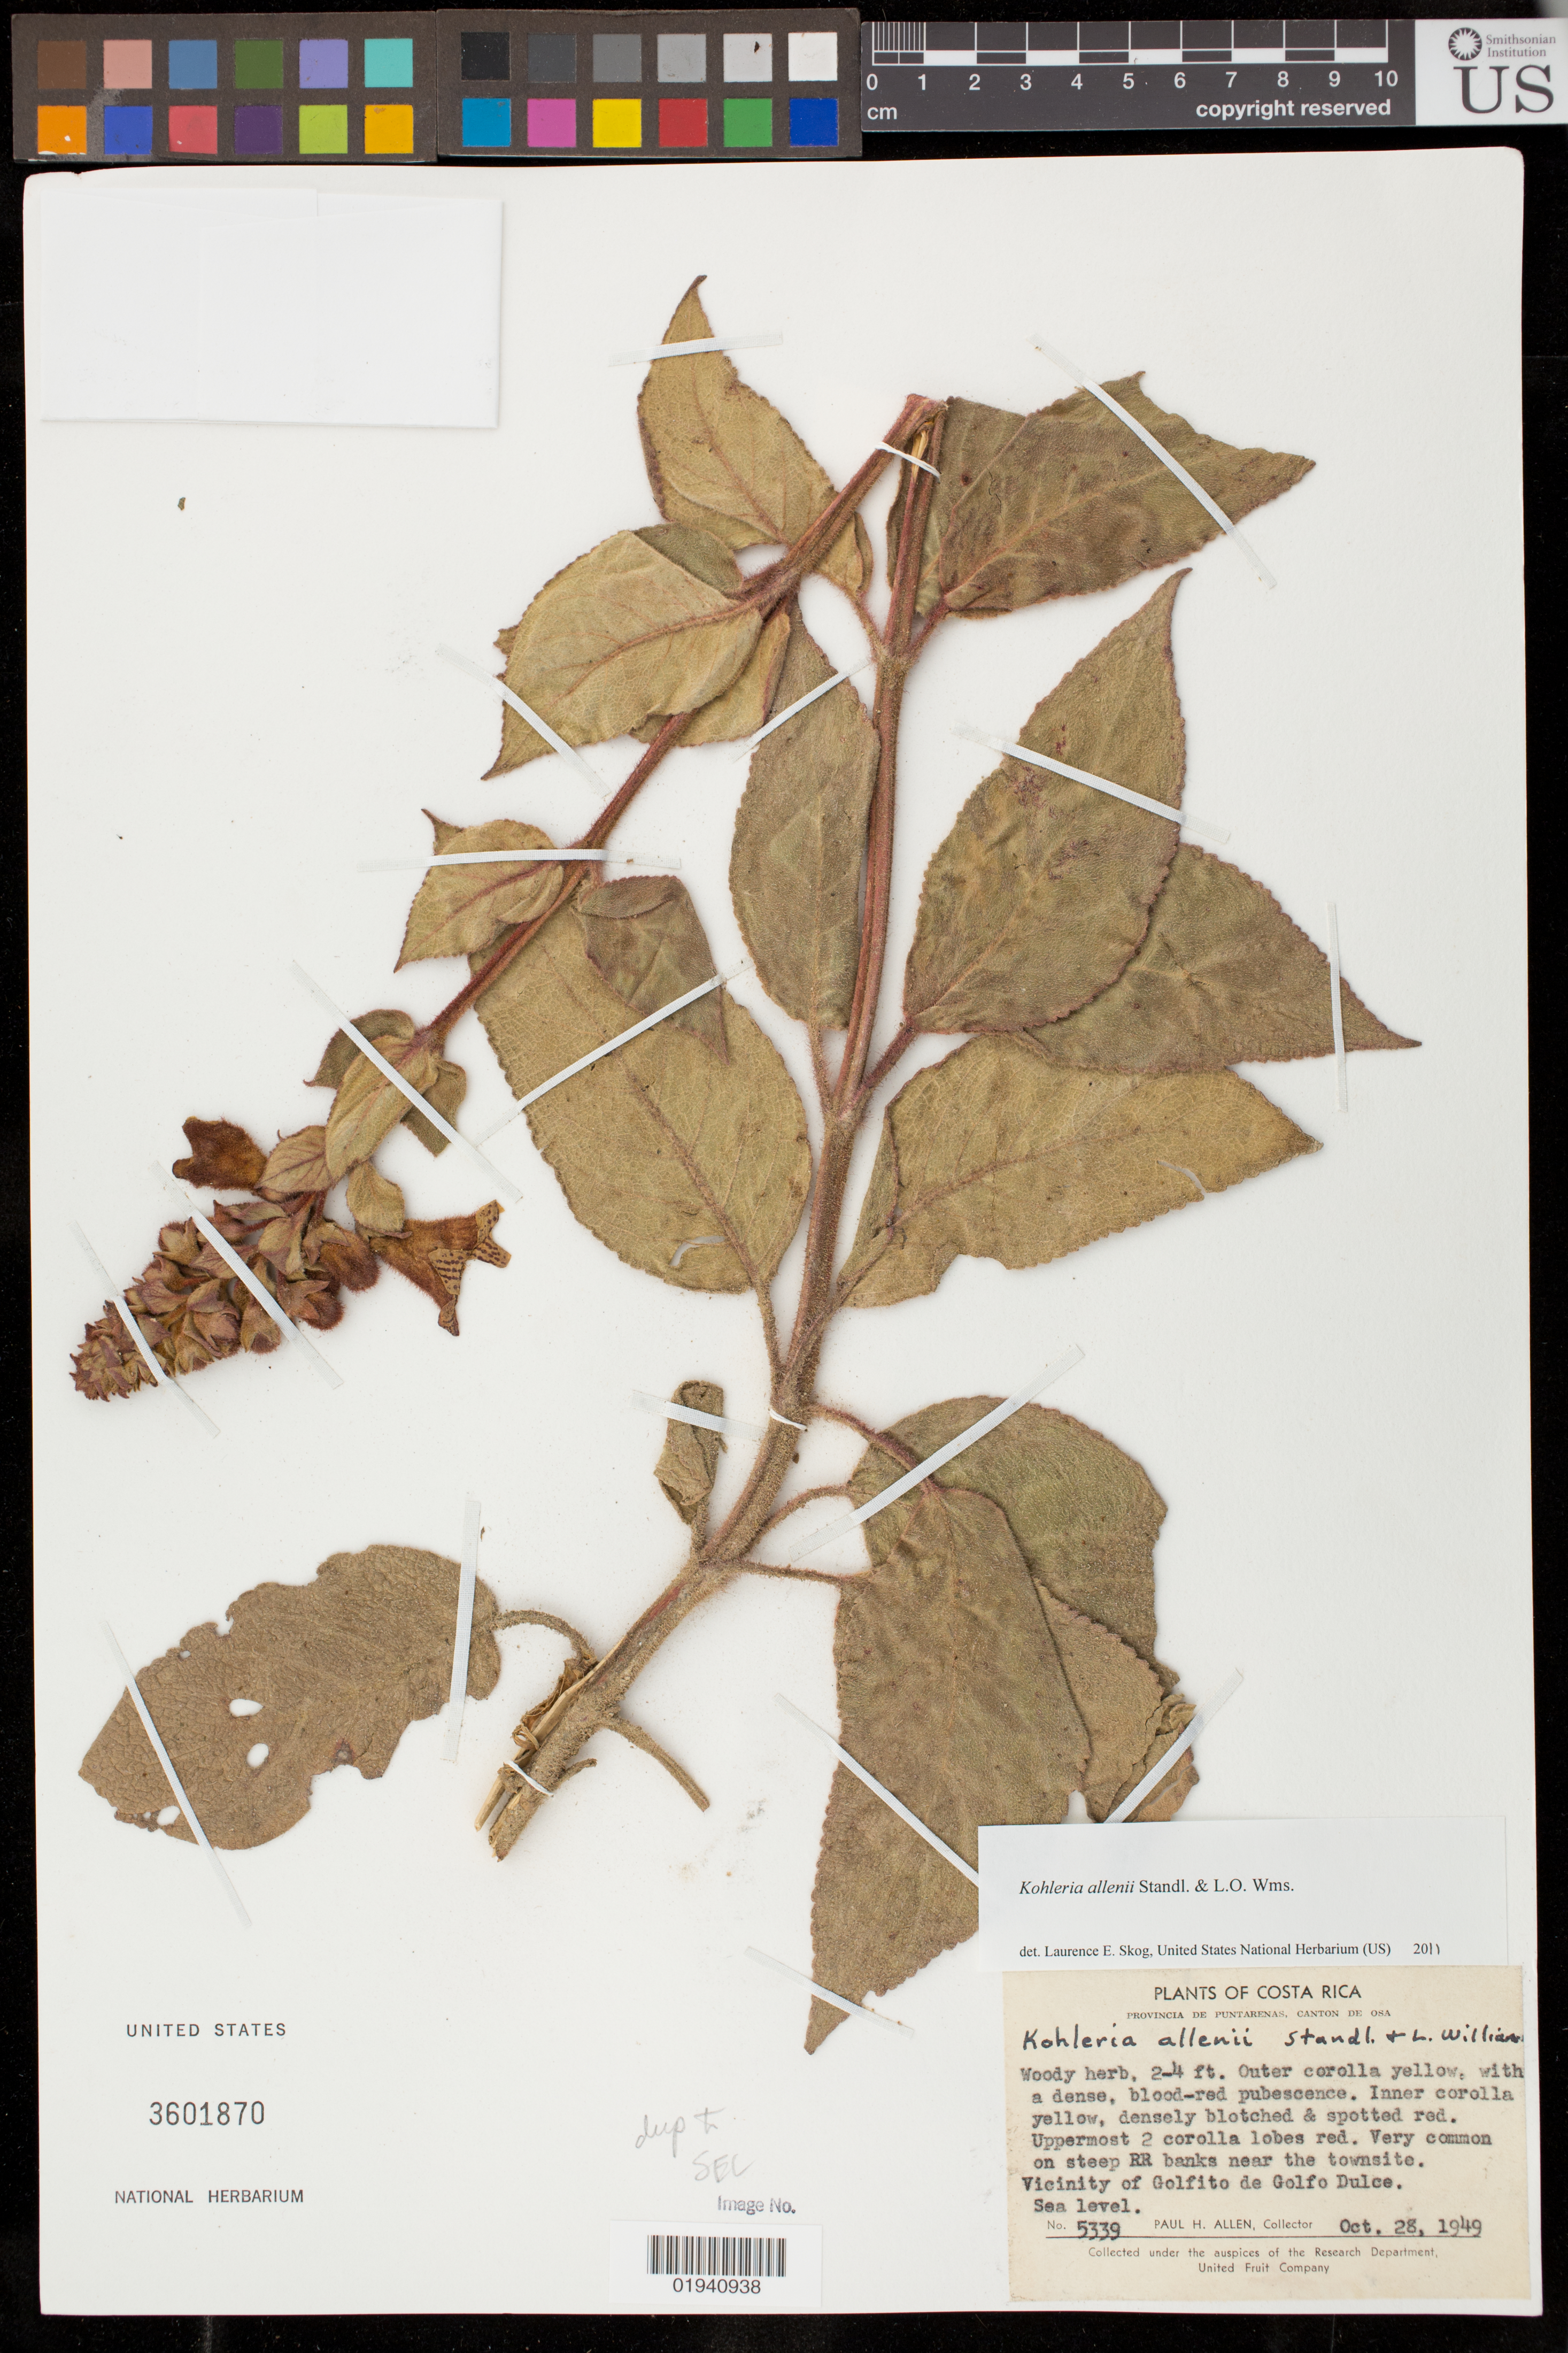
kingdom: Plantae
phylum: Tracheophyta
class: Magnoliopsida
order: Lamiales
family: Gesneriaceae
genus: Kohleria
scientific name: Kohleria allenii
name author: Standl. & L.O. Williams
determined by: Skog, Laurence E.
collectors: P. H. Allen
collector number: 5339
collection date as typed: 28 Oct 1949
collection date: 1949-10-28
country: Costa Rica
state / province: Puntarenas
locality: Canton de Osa, vicinity of Golfito de Golfo Dulce, near the townsite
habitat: Steep banks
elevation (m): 0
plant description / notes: Duplicate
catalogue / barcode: US 3601870